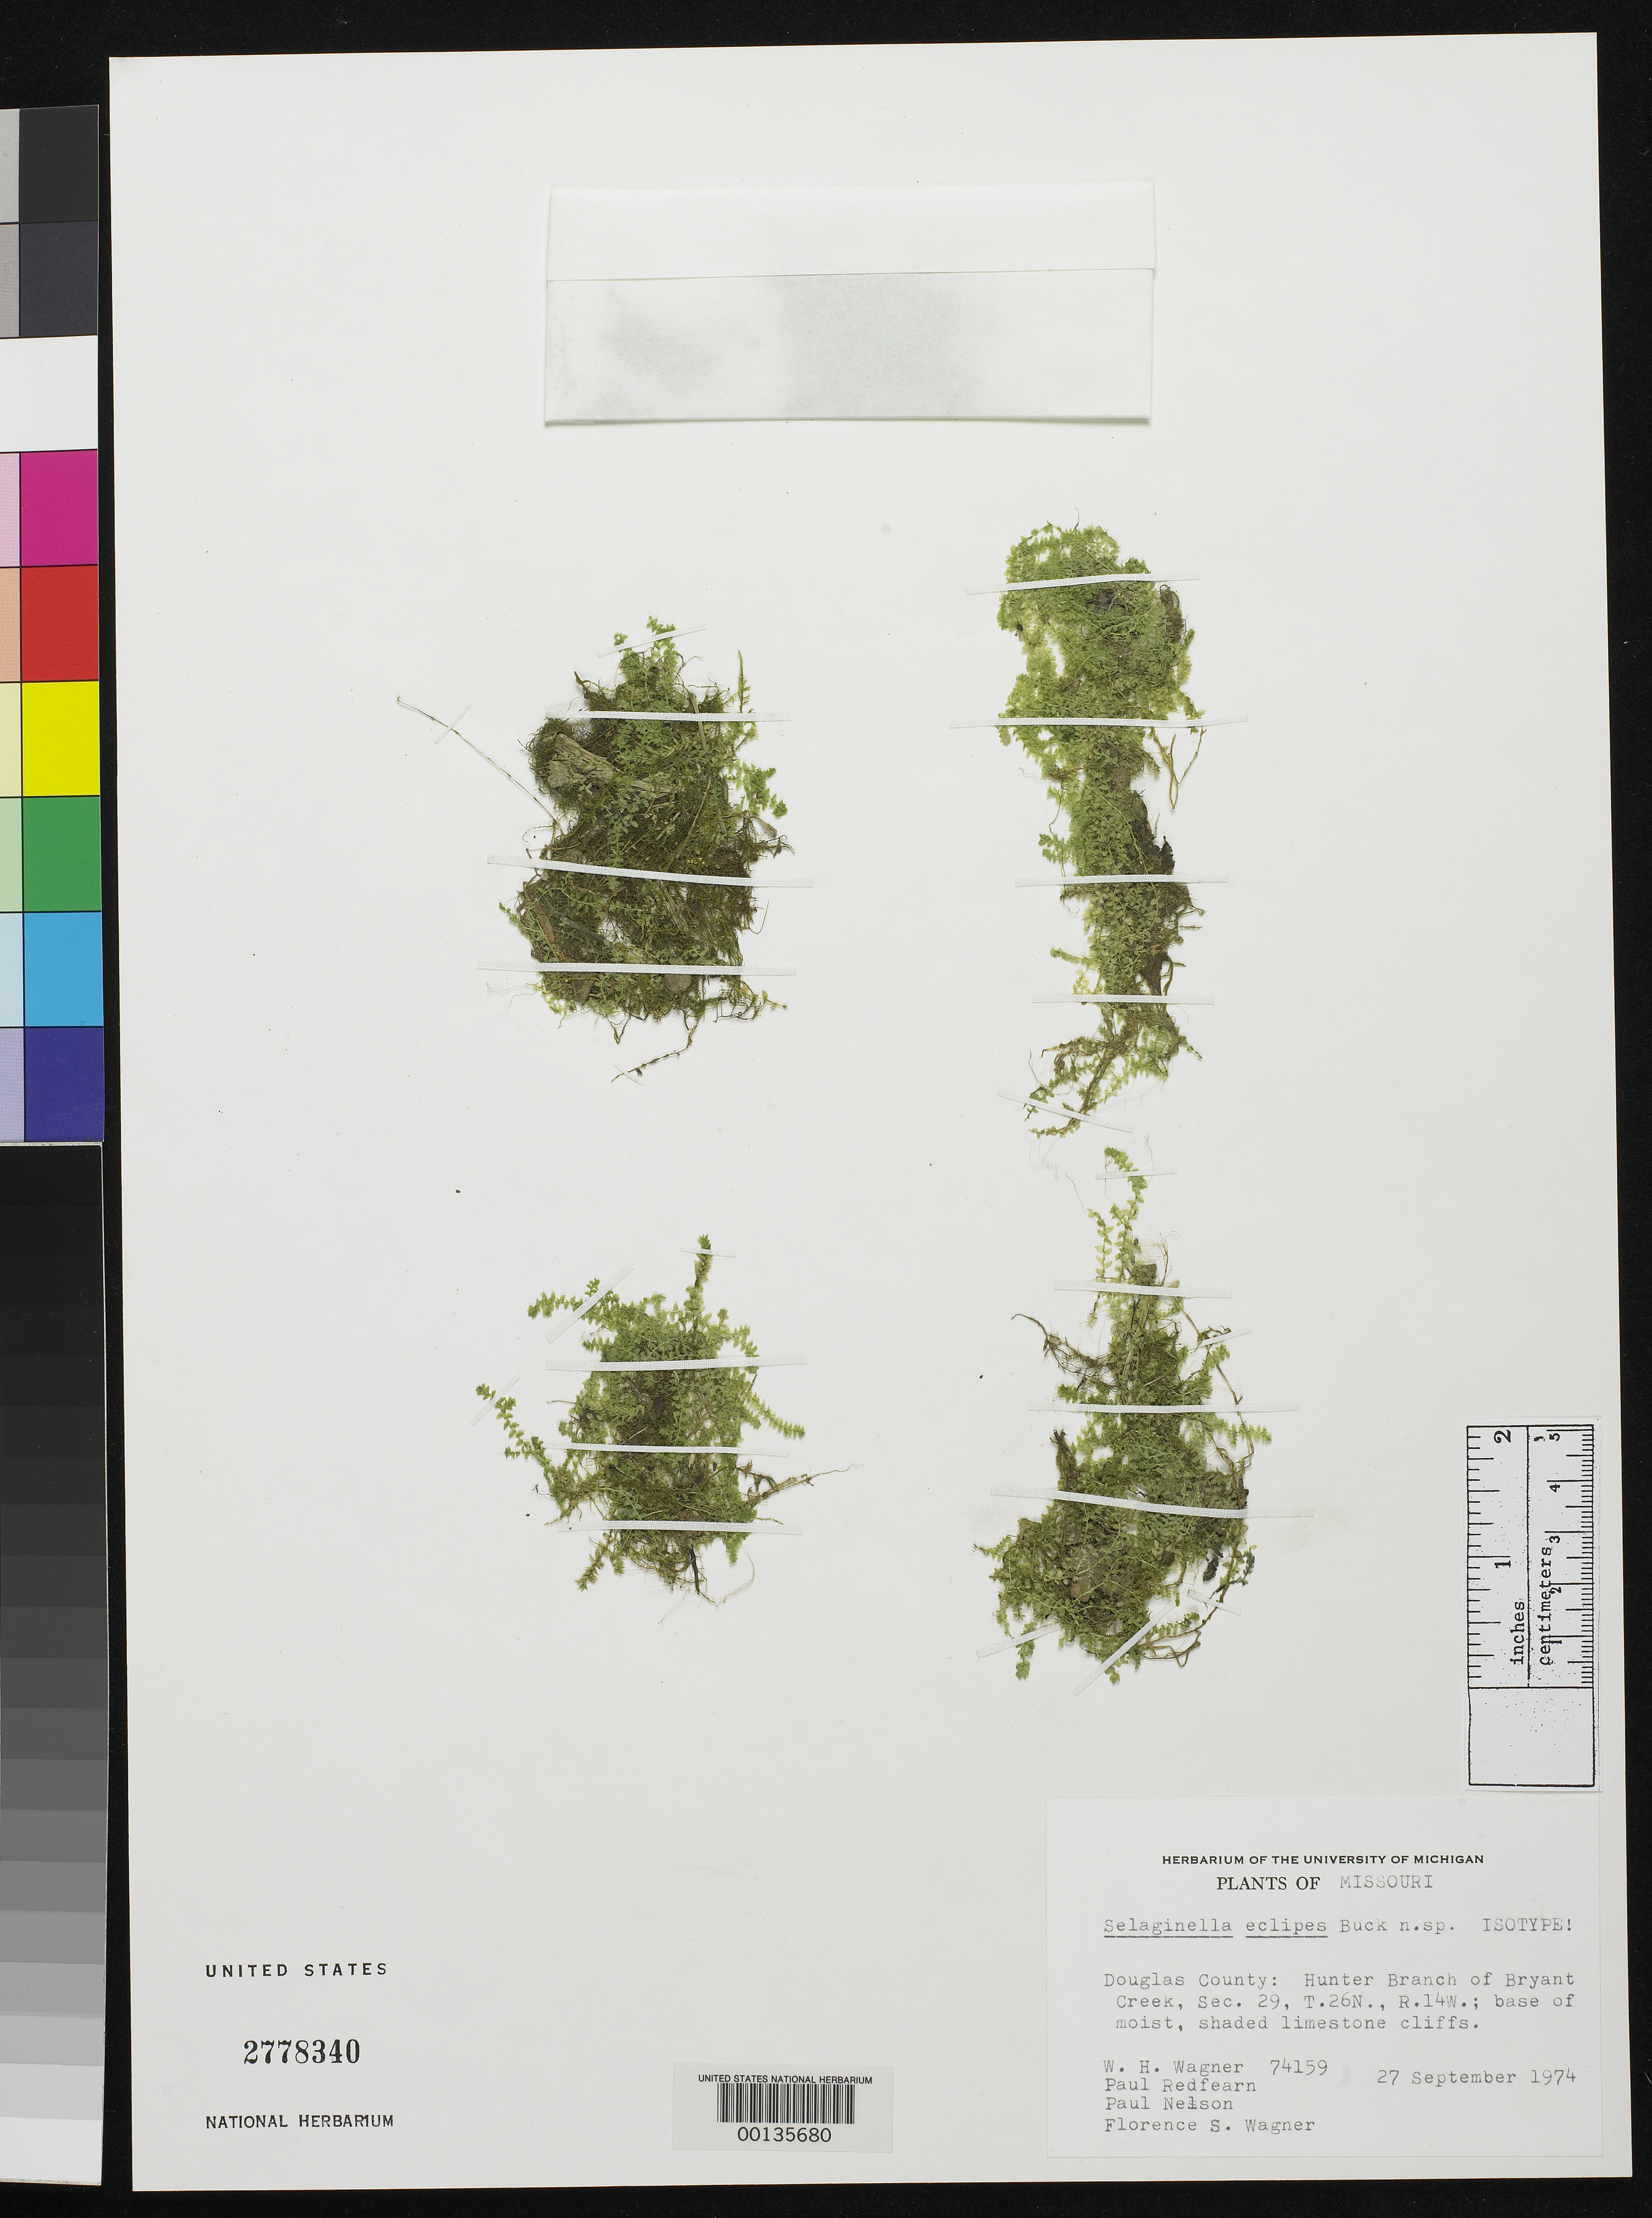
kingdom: Plantae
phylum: Tracheophyta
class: Lycopodiopsida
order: Selaginellales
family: Selaginellaceae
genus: Selaginella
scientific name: Selaginella eclipes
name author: W.R. Buck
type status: Isotype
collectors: W. H. Wagner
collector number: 74159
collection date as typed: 27 Sep 1974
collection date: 1974-09-27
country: United States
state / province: Missouri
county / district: Douglas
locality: Hunter Branch of Bryant Creek.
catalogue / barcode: US 2778340